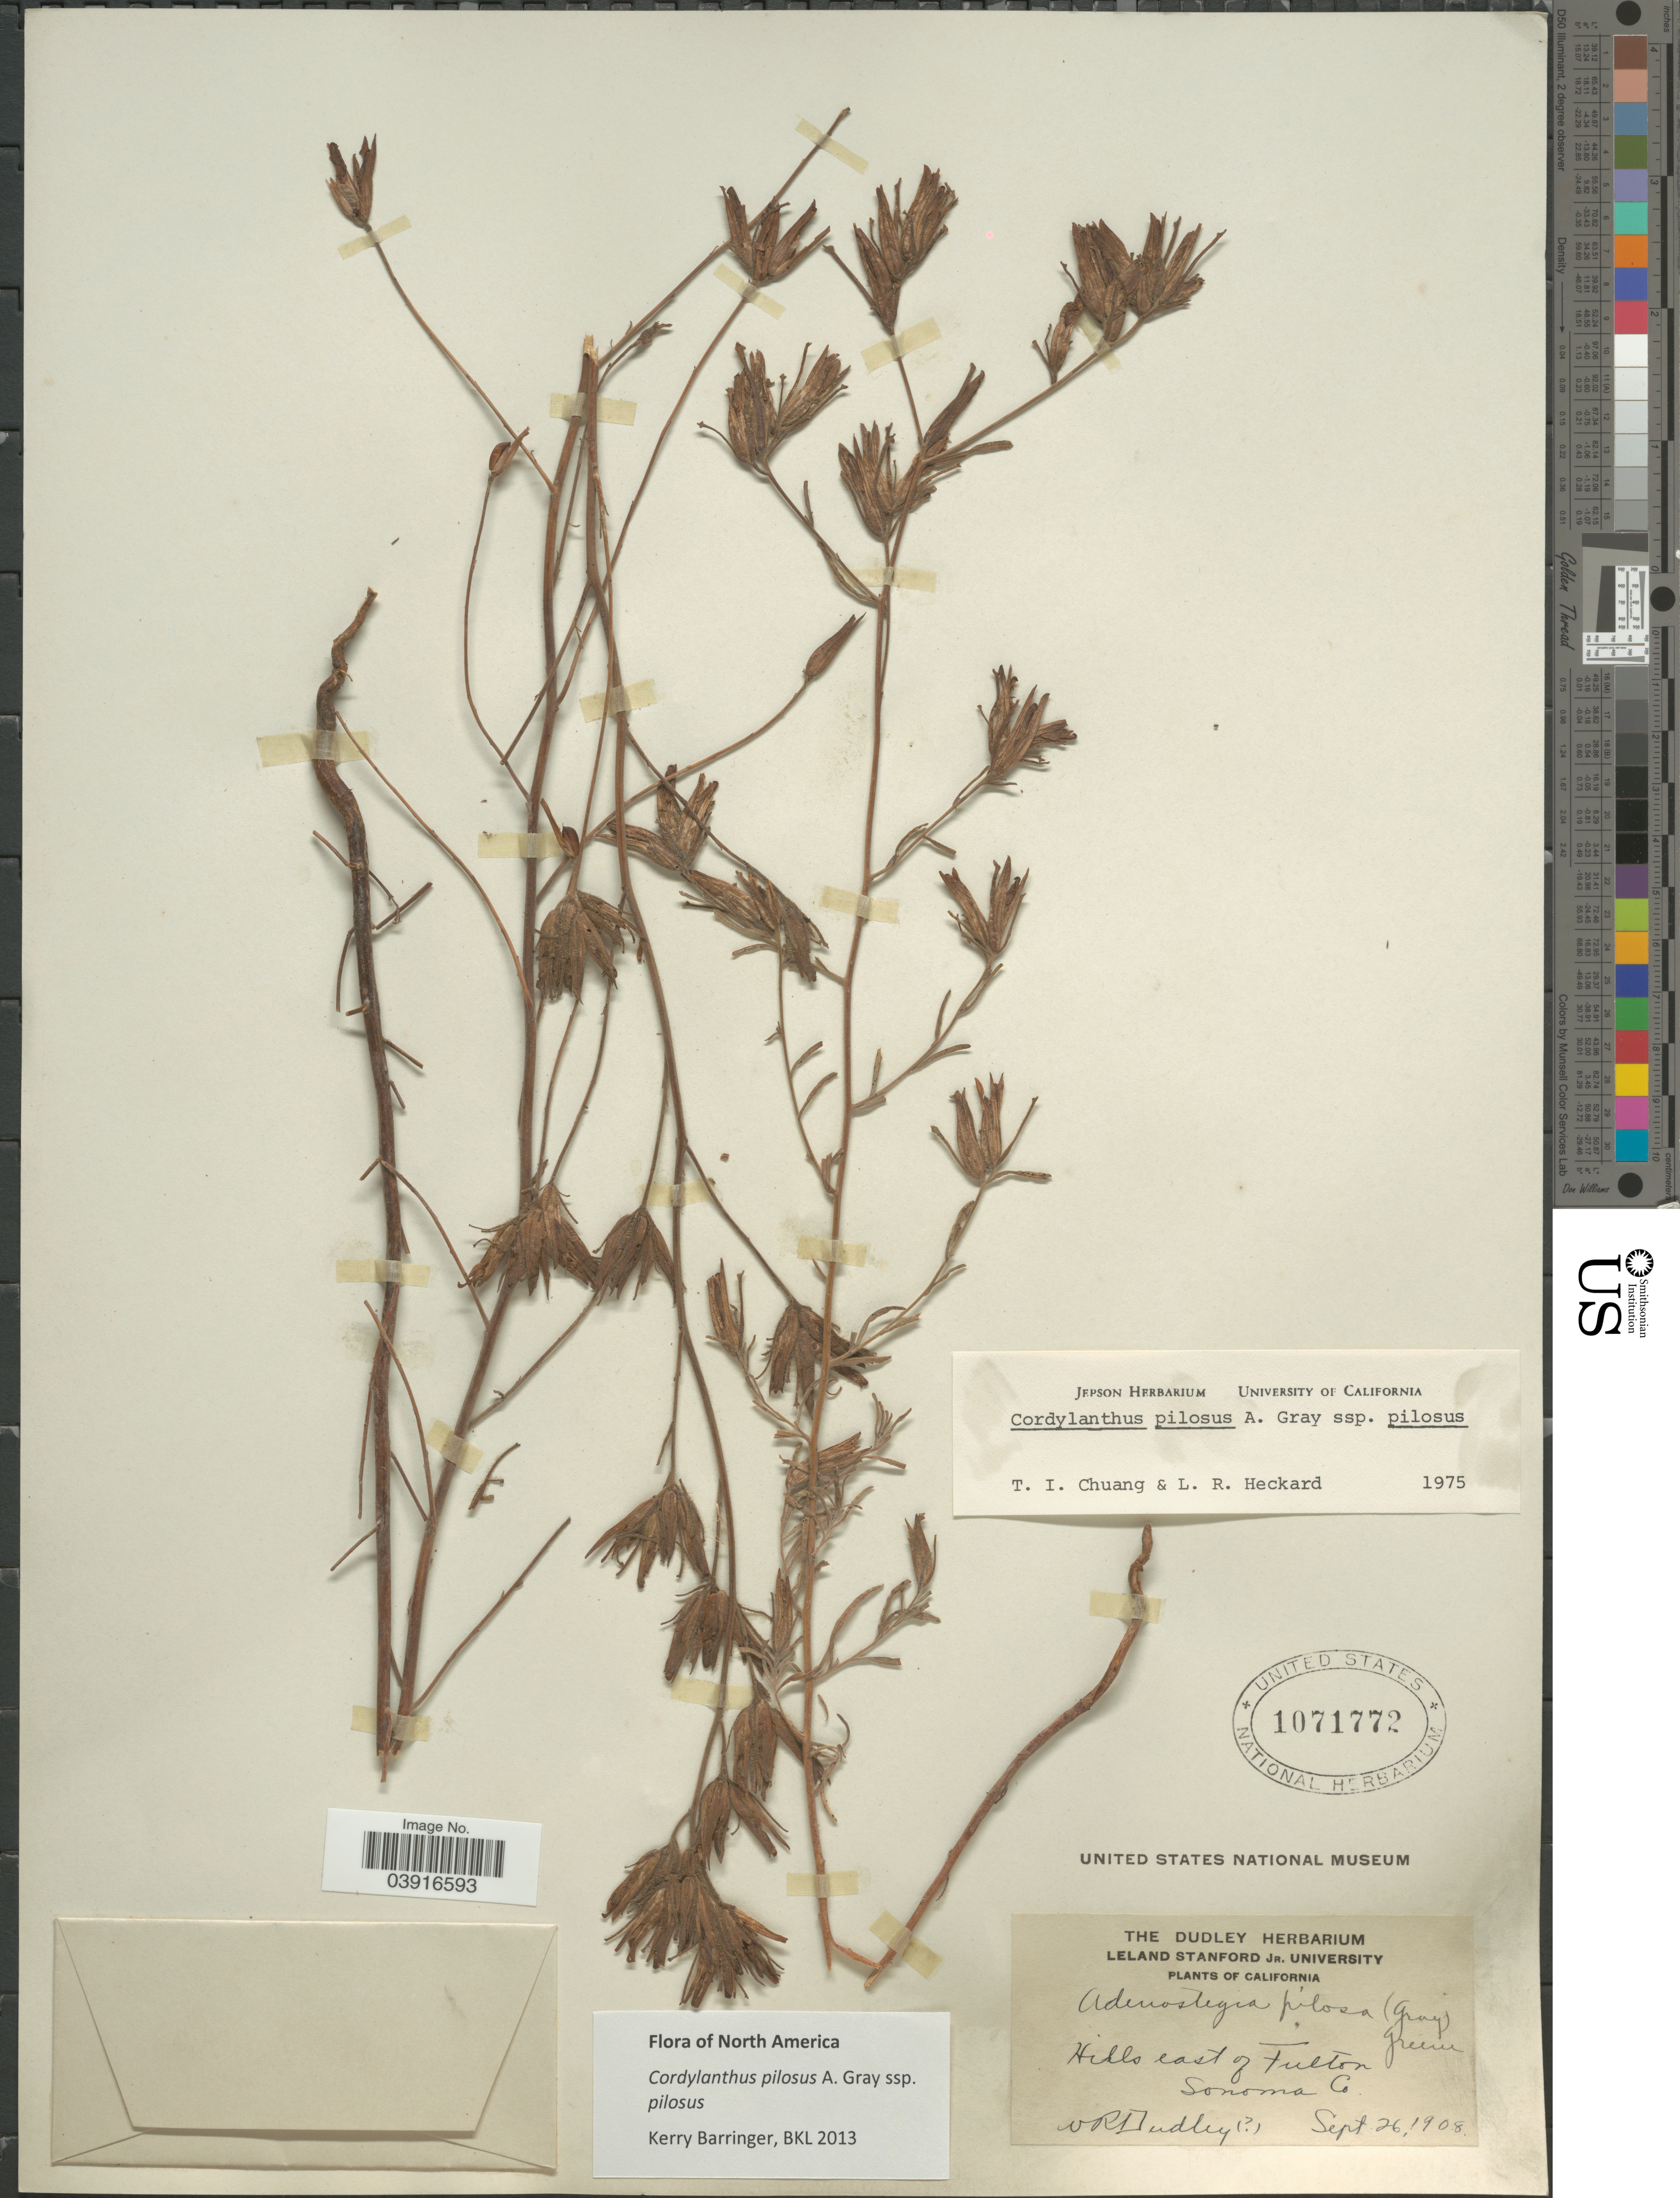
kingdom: Plantae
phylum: Tracheophyta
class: Magnoliopsida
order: Lamiales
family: Orobanchaceae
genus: Cordylanthus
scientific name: Cordylanthus pilosus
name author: A. Gray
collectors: W. Dudley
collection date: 1908-09-26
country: United States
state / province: California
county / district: Sonoma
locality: Hills east of Fulton. Sonoma Co.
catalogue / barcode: US 1071772